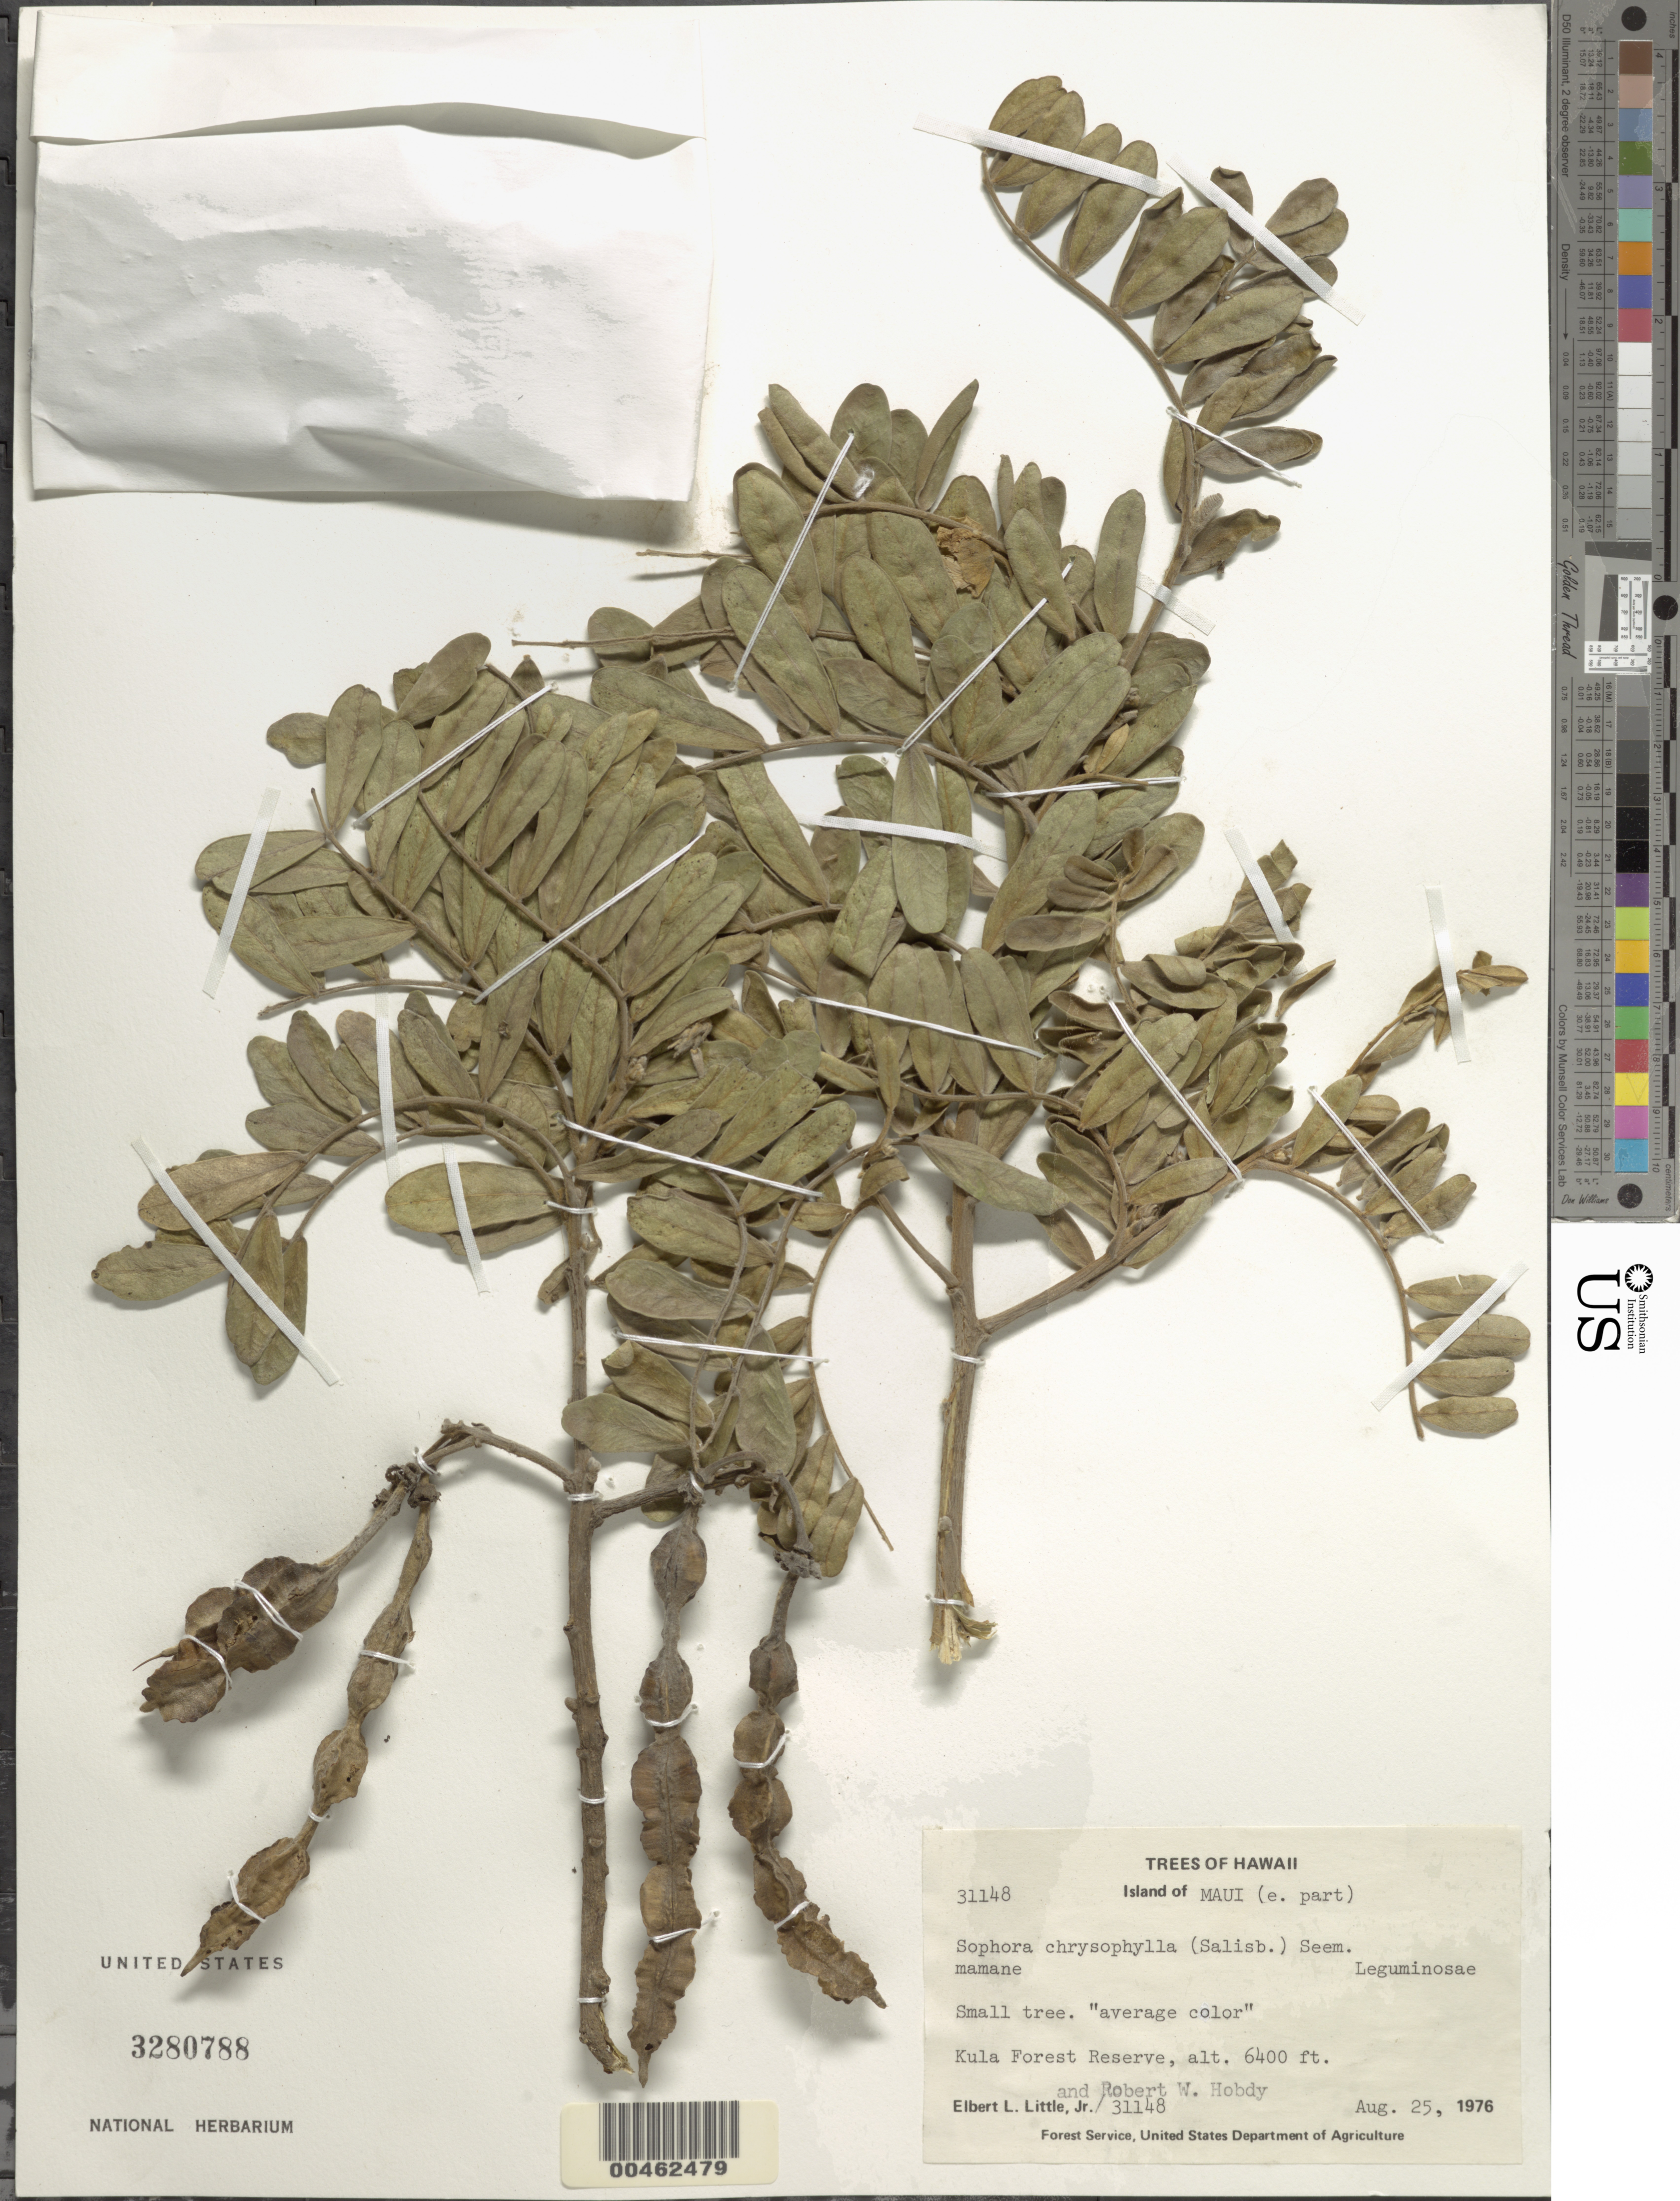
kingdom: Plantae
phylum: Tracheophyta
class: Magnoliopsida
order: Fabales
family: Fabaceae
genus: Sophora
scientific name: Sophora chrysophylla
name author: (Salisb.) Seem.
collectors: E. L. Little & R. Hobdy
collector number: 31148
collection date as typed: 25 Aug 1976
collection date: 1976-08-25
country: United States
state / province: Hawaii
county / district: Maui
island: Maui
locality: E part of Maui, Kula Forest Reserve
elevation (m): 1951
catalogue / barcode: US 3280788